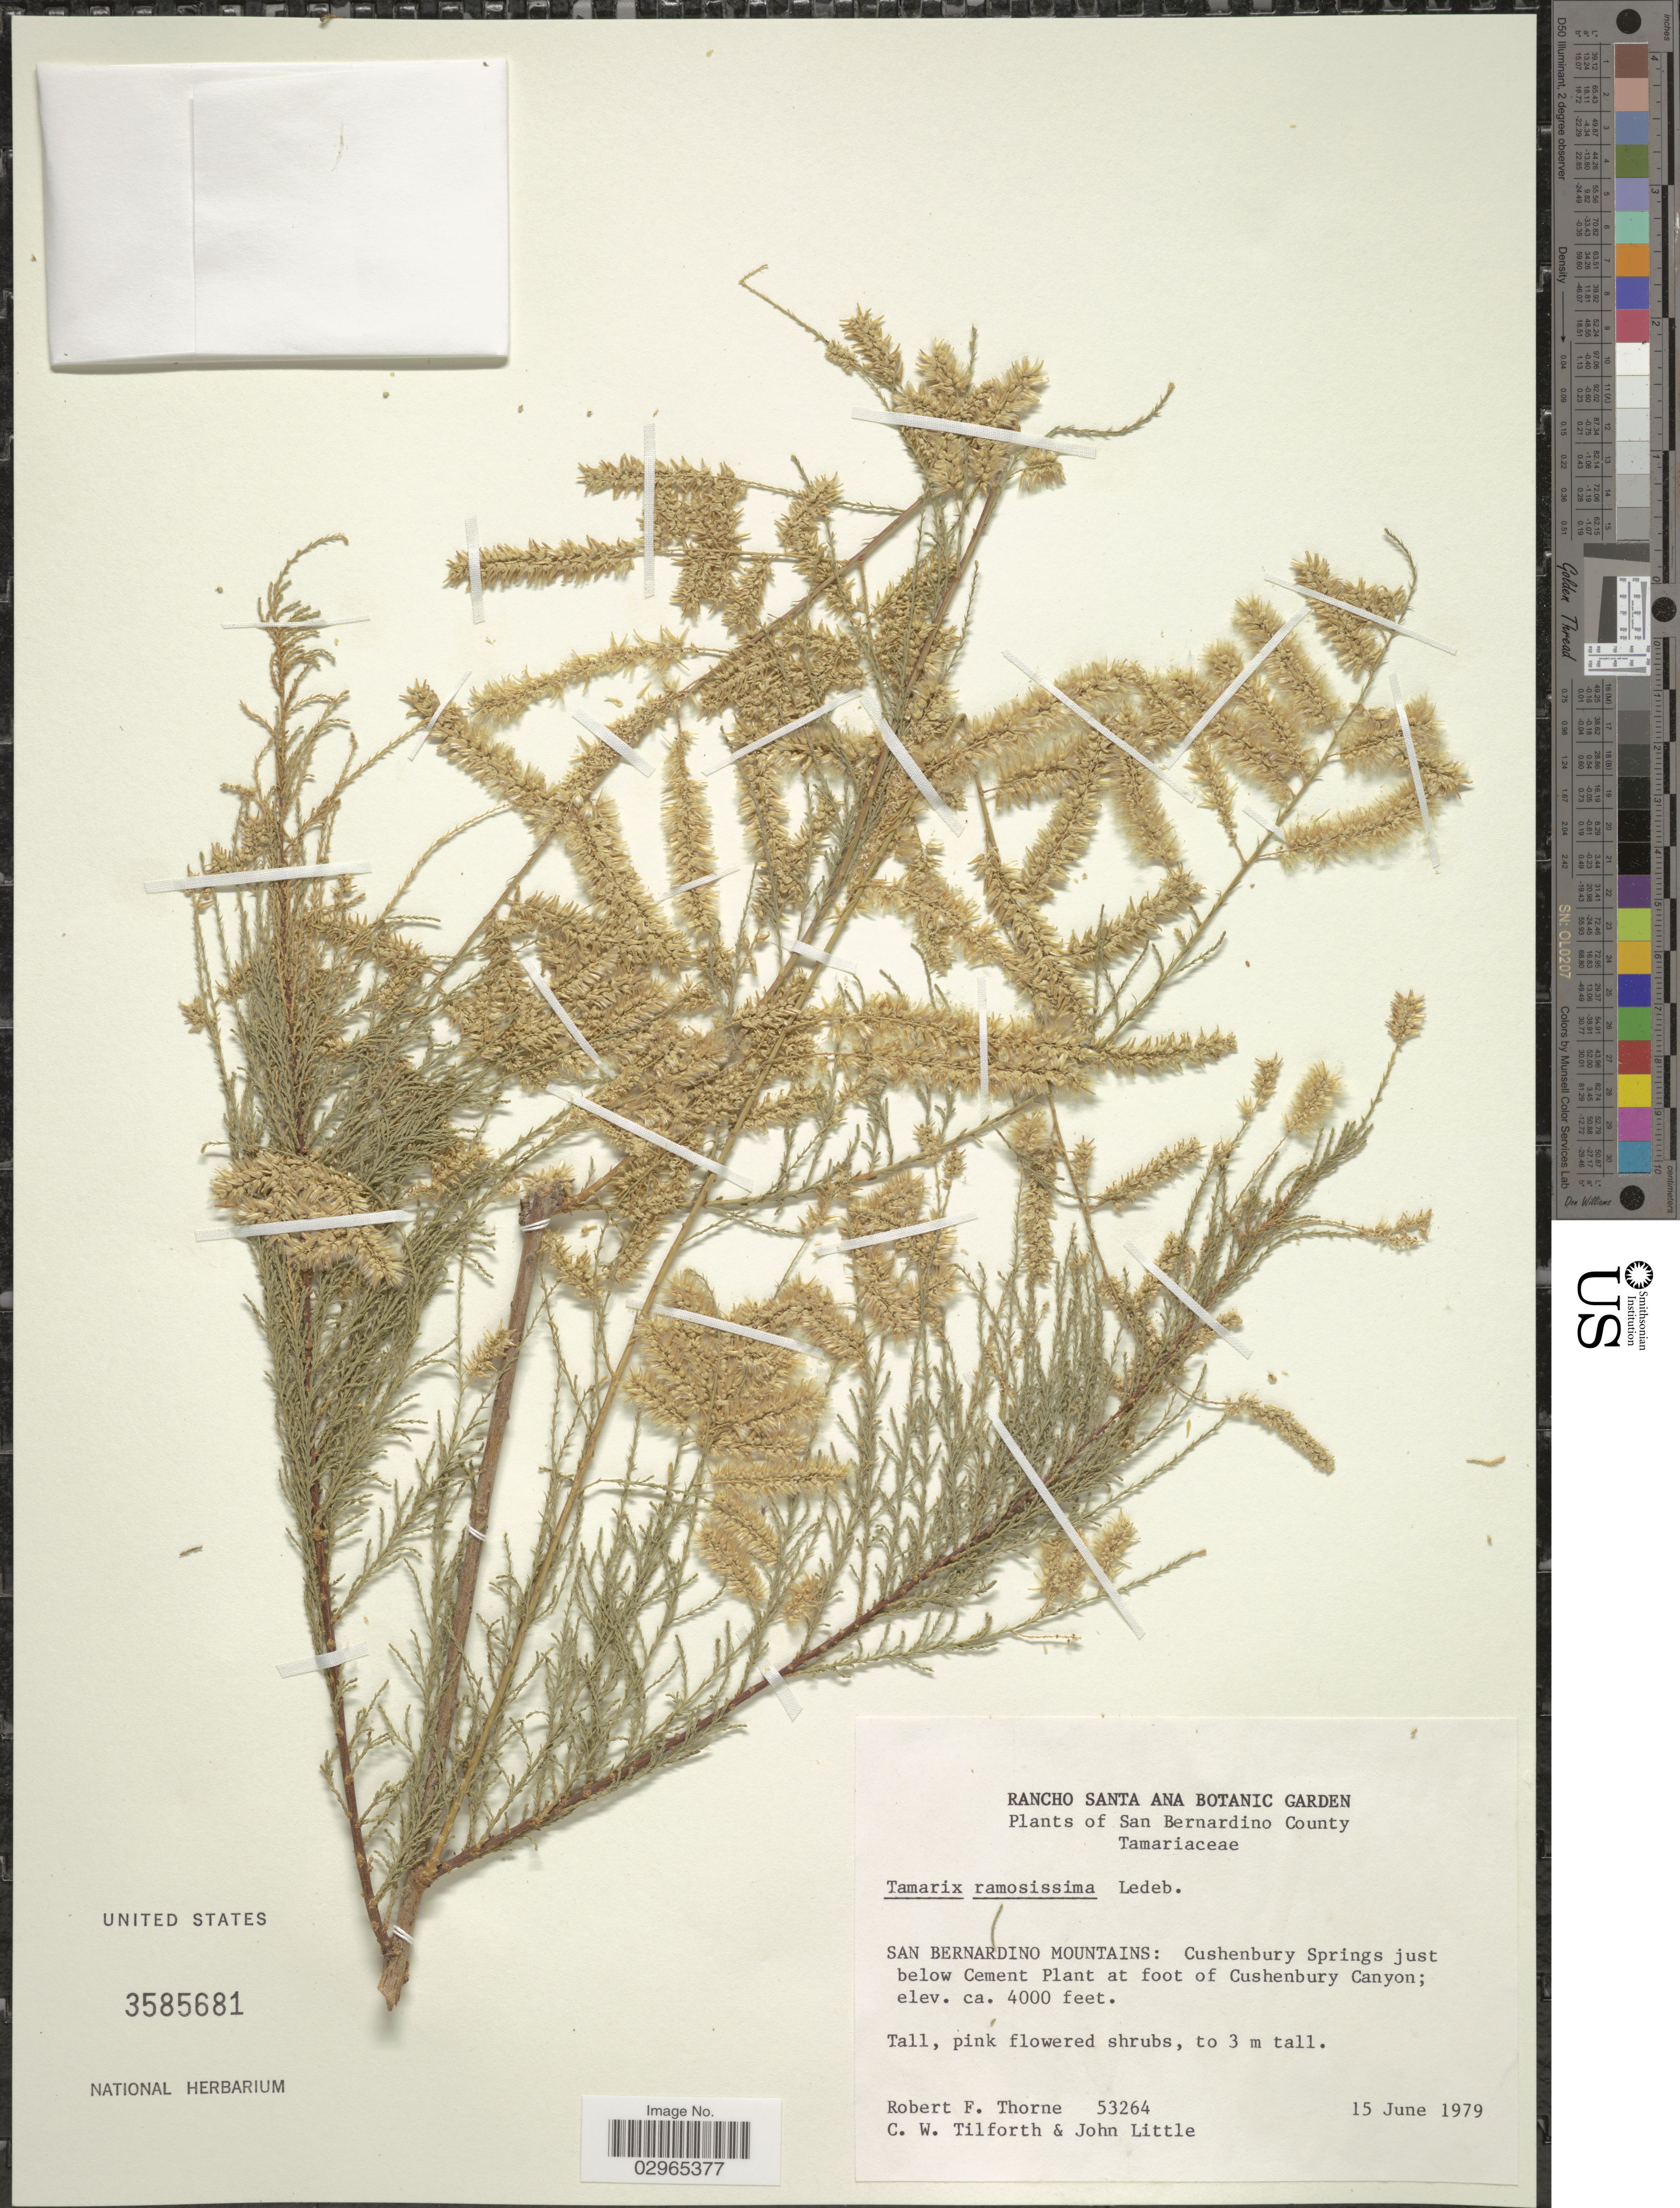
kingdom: Plantae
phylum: Tracheophyta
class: Magnoliopsida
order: Caryophyllales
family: Tamaricaceae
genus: Tamarix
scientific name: Tamarix ramosissima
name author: Ledeb.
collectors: R. F. Thorne, C. Tilforth & J. Little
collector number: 53264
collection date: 1979-06-15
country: United States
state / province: California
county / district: San Bernardino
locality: San Bernardino County. San Bernardino Mountains: Cushenbury Springs just below Cement Plant at foot of Cushenbury Canyon.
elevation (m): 1219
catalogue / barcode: US 3585681